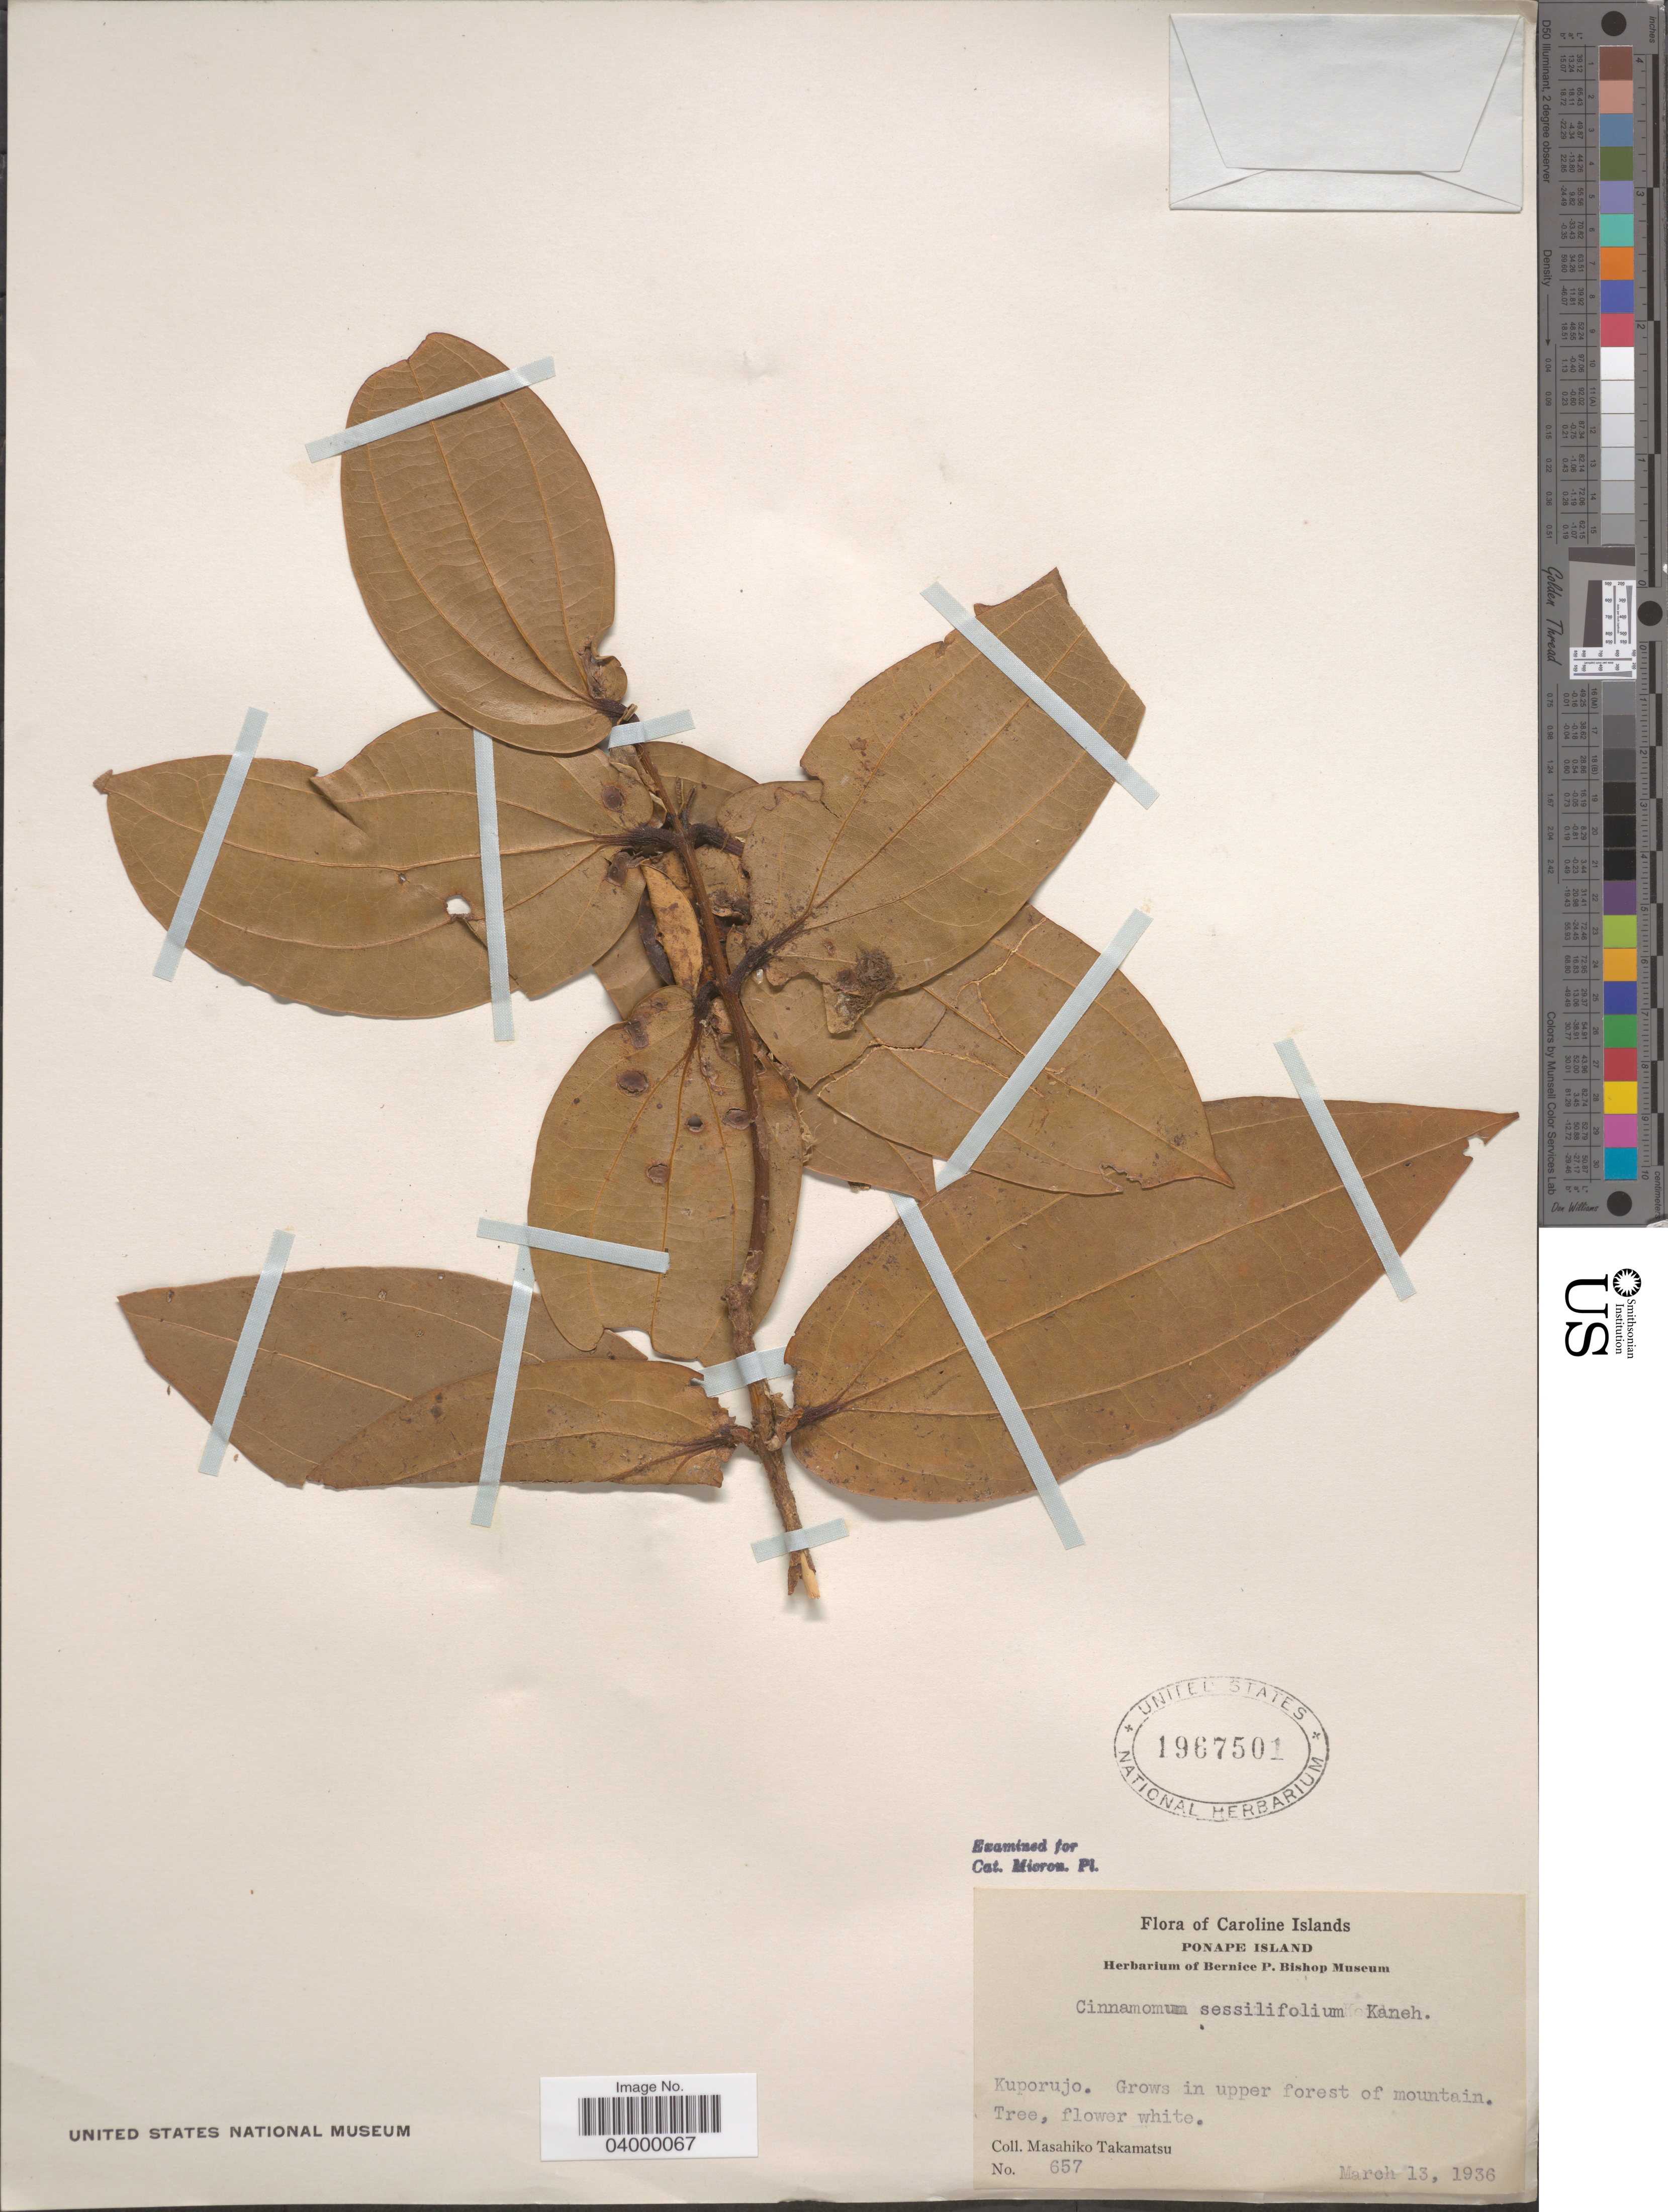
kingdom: Plantae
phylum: Tracheophyta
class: Magnoliopsida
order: Laurales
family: Lauraceae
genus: Cinnamomum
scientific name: Cinnamomum sessilifolium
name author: Kaneh.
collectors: M. Takamatsu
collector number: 657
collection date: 1936-03-13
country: Micronesia, Federated States of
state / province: Pohnpei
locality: Caroline Islands. Ponape Island. Kuporujo. Grows in upper forest of mountain.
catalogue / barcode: US 1967501